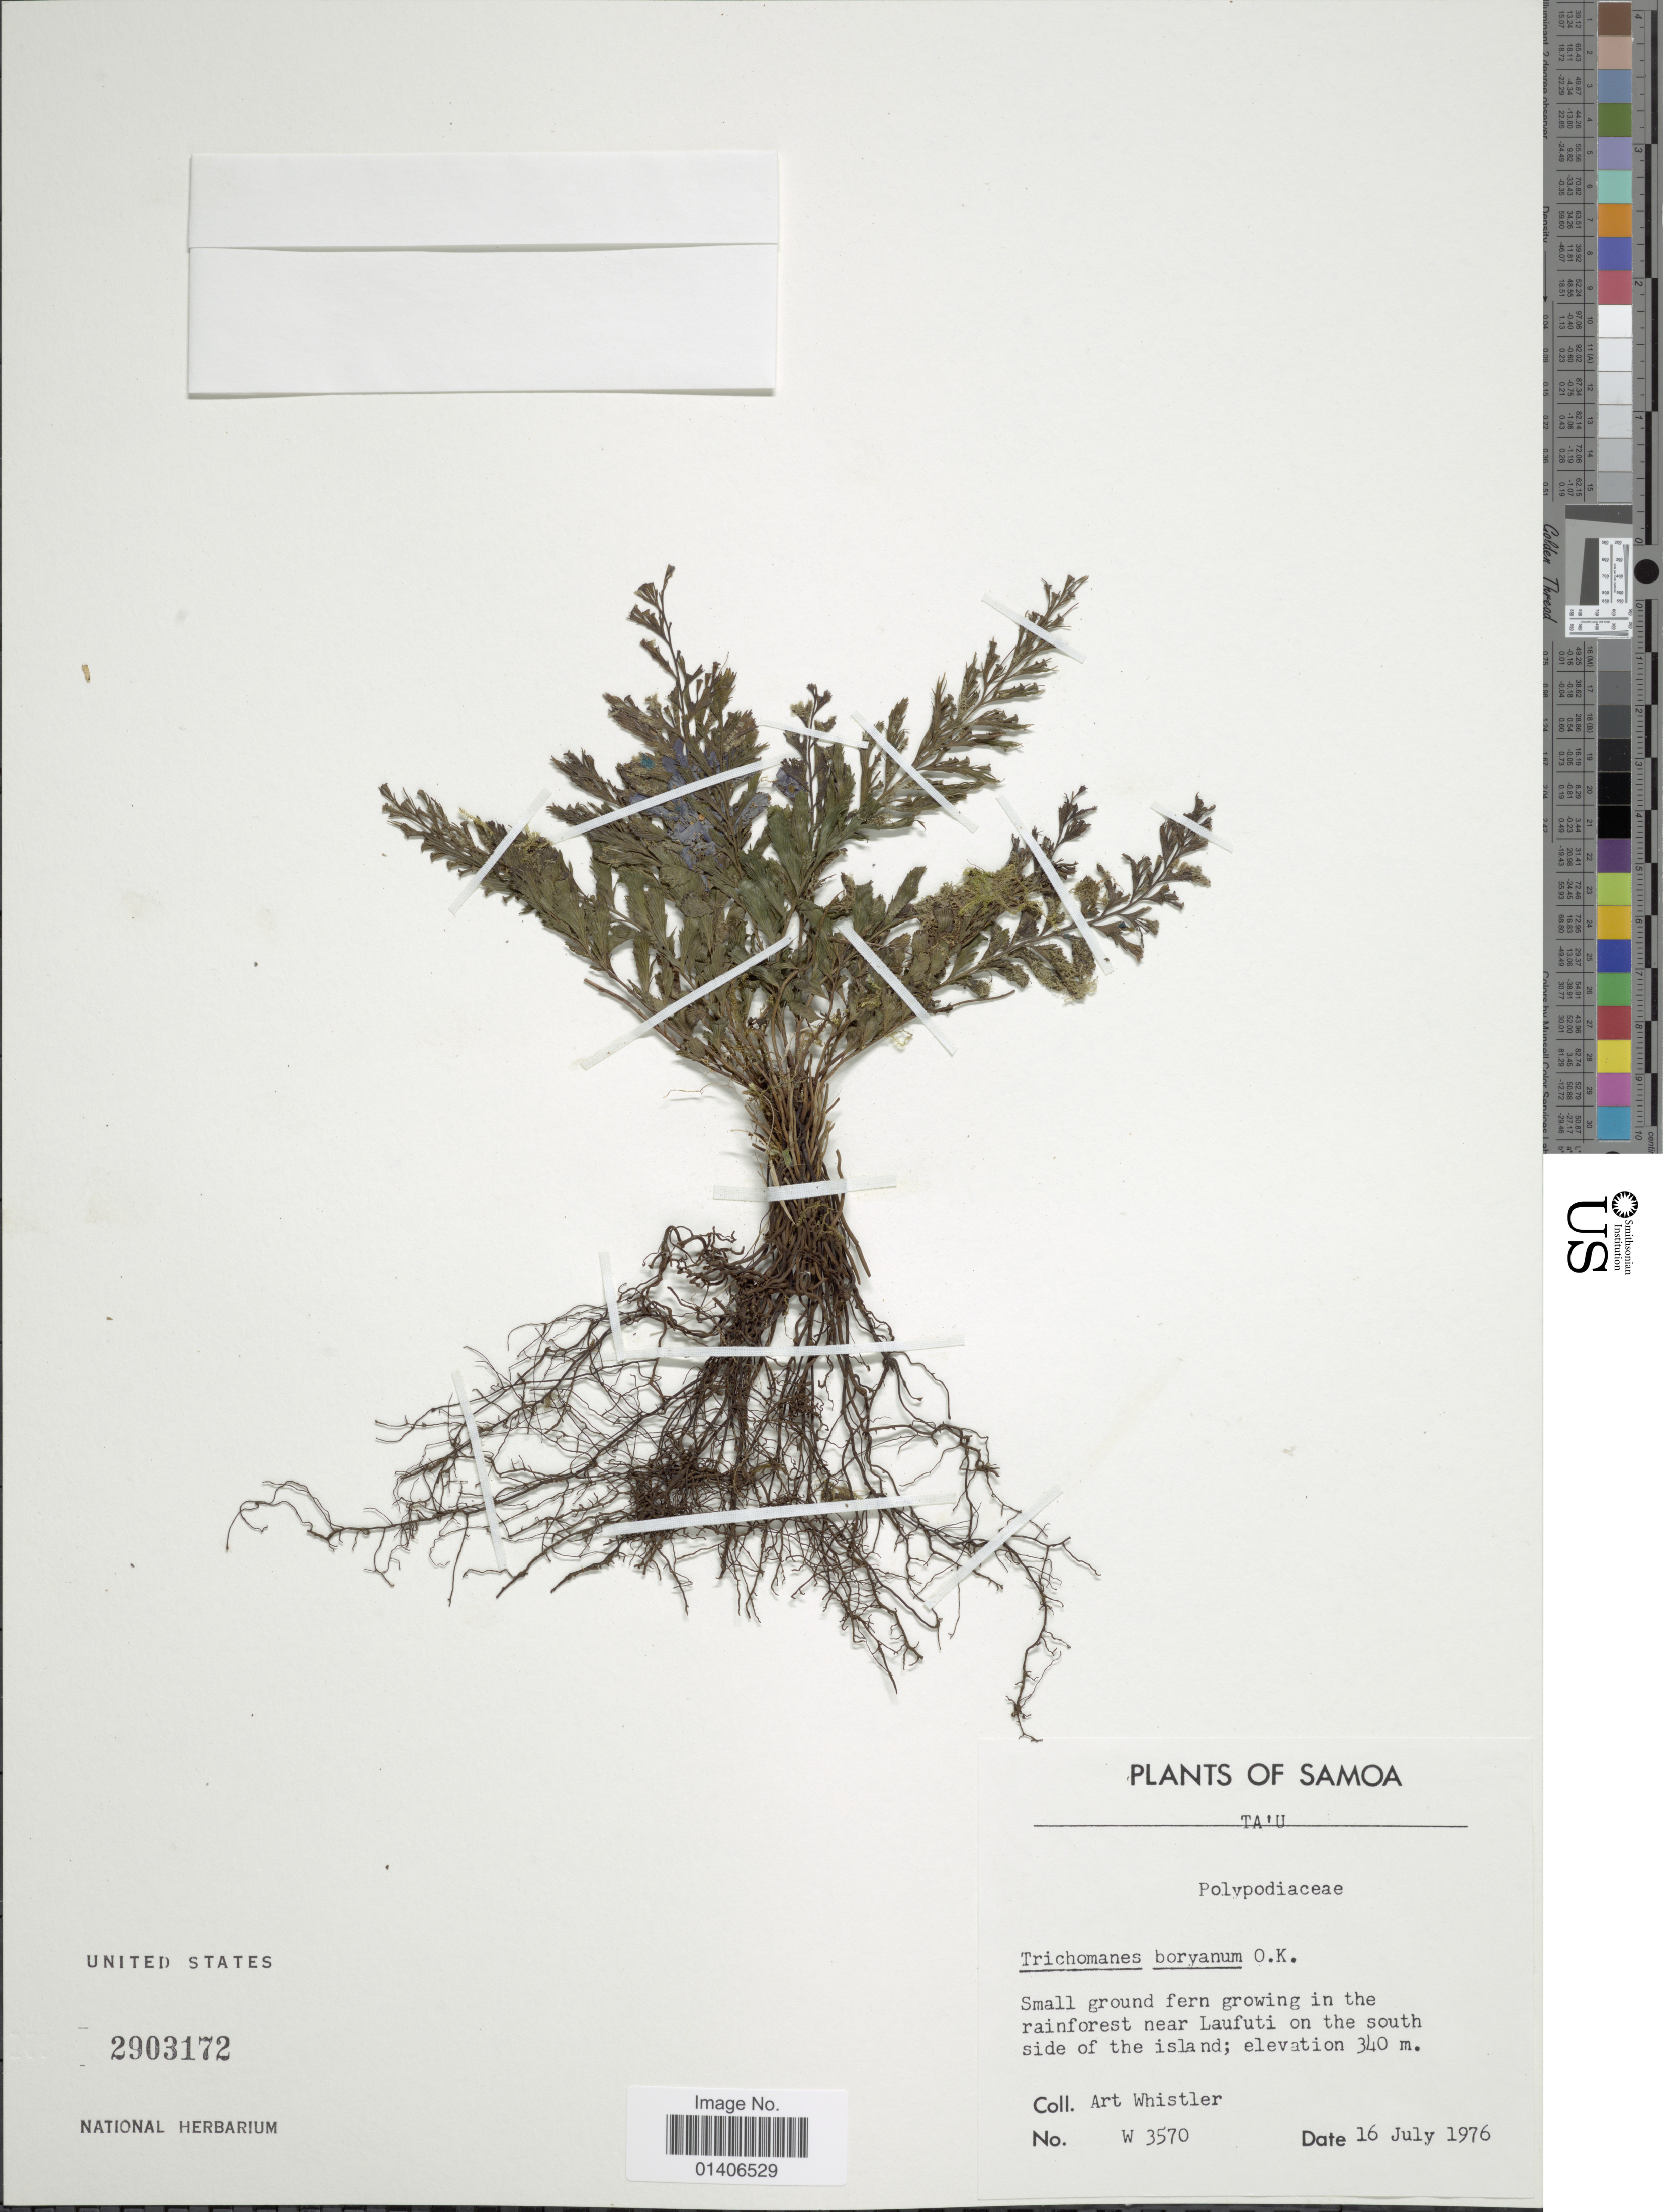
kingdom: Plantae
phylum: Tracheophyta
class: Polypodiopsida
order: Hymenophyllales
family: Hymenophyllaceae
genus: Cephalomanes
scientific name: Cephalomanes atrovirens subsp. boryanum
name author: (Kunze) K. Iwats.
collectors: A. Whistler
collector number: W 3570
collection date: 1976-07-16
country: American Samoa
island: Ta'u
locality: Ta'u, in the rainforest near Laufuti on the south side of the island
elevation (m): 340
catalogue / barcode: US 2903172